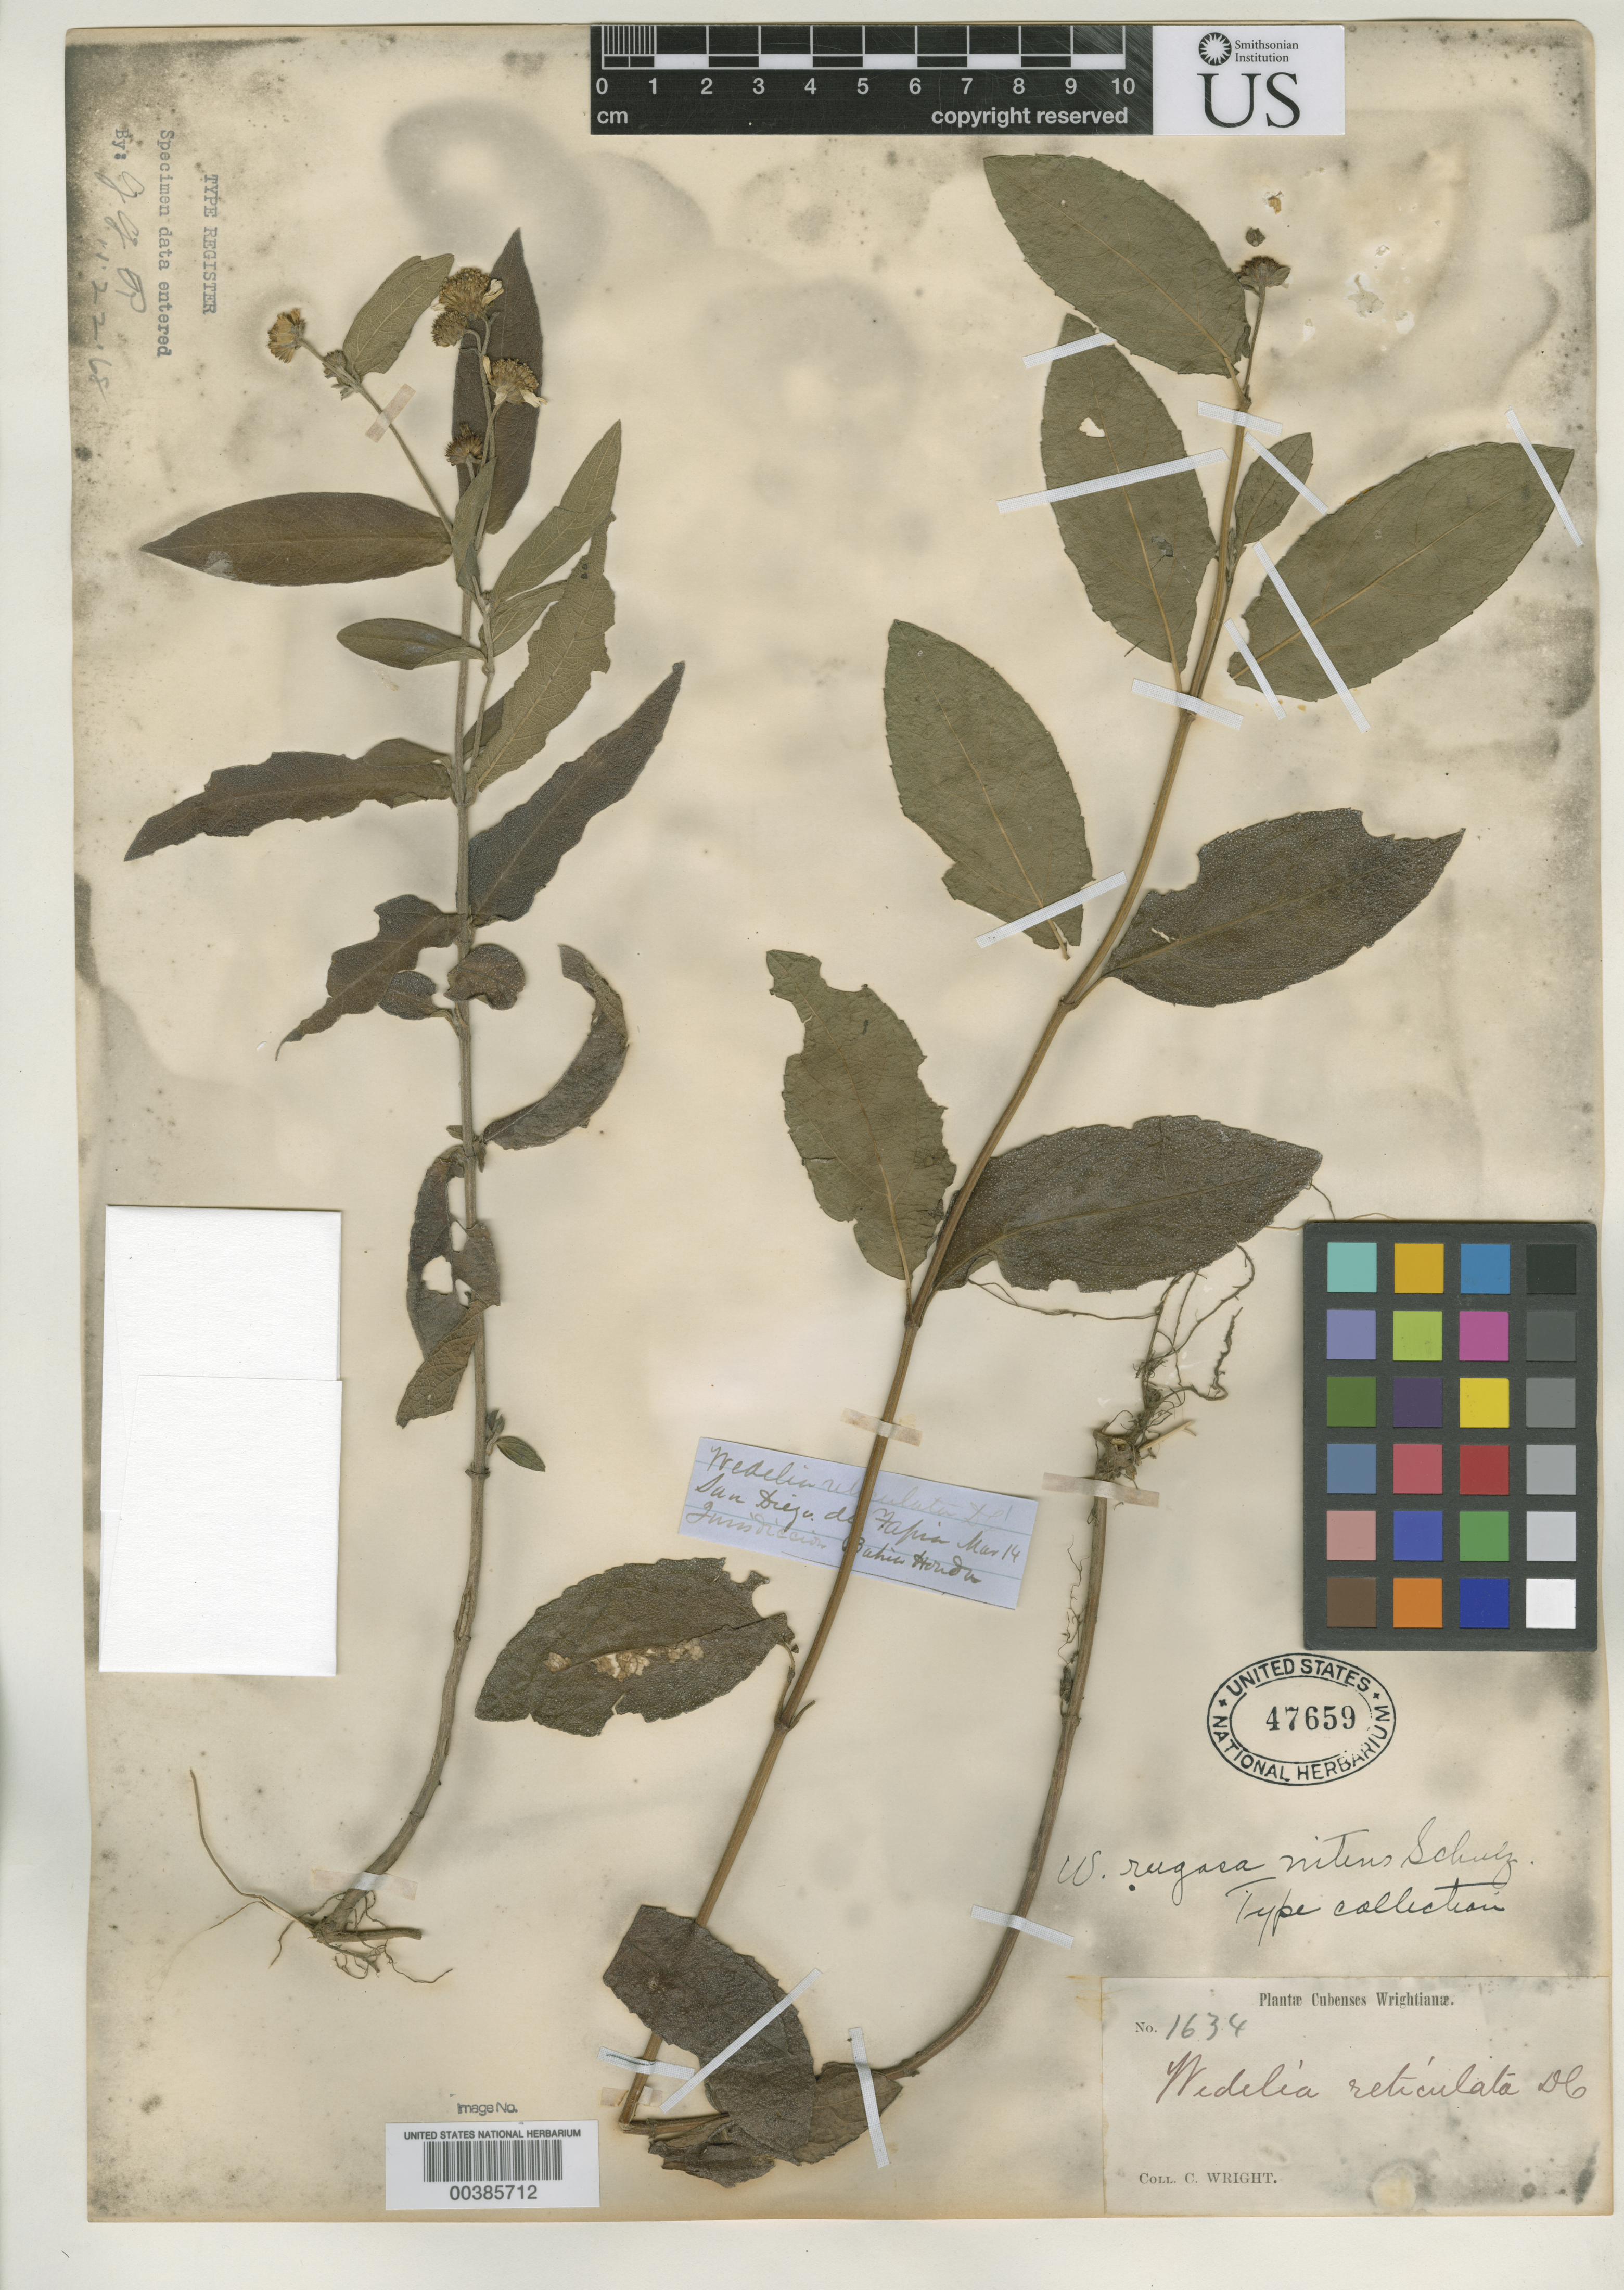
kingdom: Plantae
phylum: Tracheophyta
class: Magnoliopsida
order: Asterales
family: Asteraceae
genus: Wedelia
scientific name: Wedelia rugosa var. nitens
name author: O.E. Schulz in Urb.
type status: Isotype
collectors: C. Wright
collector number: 1634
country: Cuba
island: Greater Antilles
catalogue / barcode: US 47659